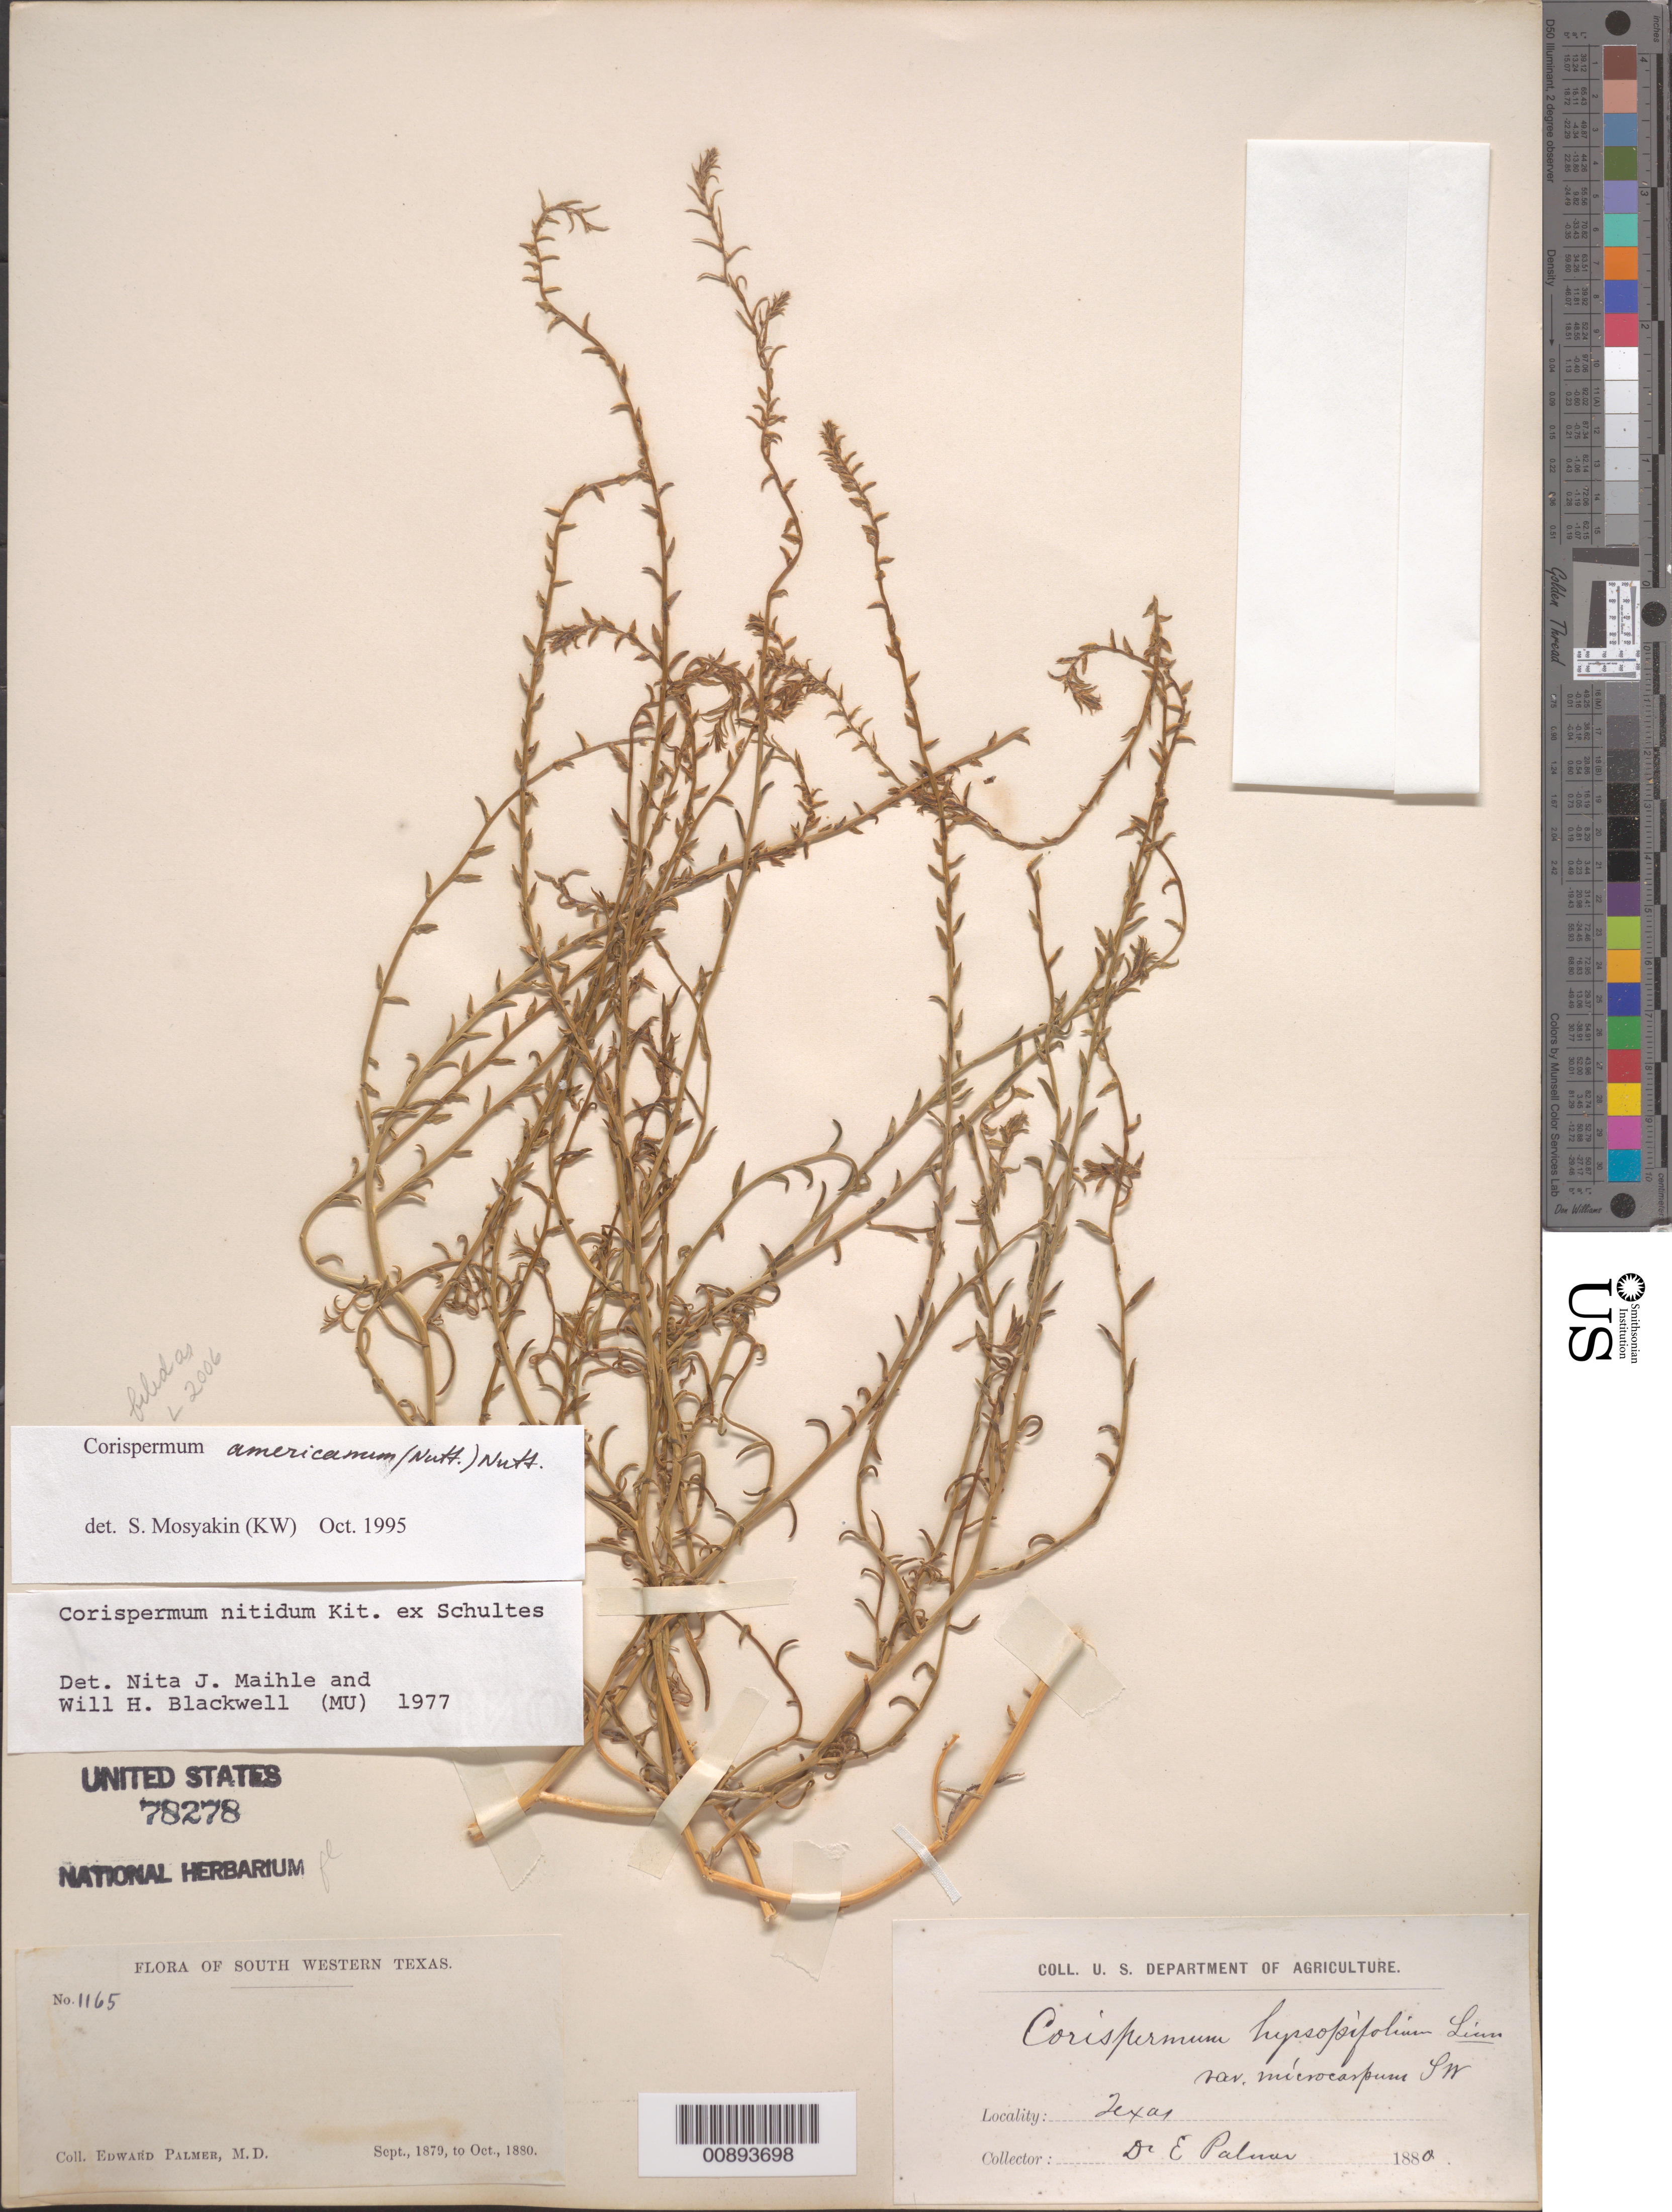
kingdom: Plantae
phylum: Tracheophyta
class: Magnoliopsida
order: Caryophyllales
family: Amaranthaceae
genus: Corispermum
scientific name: Corispermum americanum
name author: (Nutt.) Nutt.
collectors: E. Palmer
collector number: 1165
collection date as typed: Sep 1879 to -- Oct 1880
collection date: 1879-09/1880-10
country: United States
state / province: Texas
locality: South Western Texas.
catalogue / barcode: US 78278